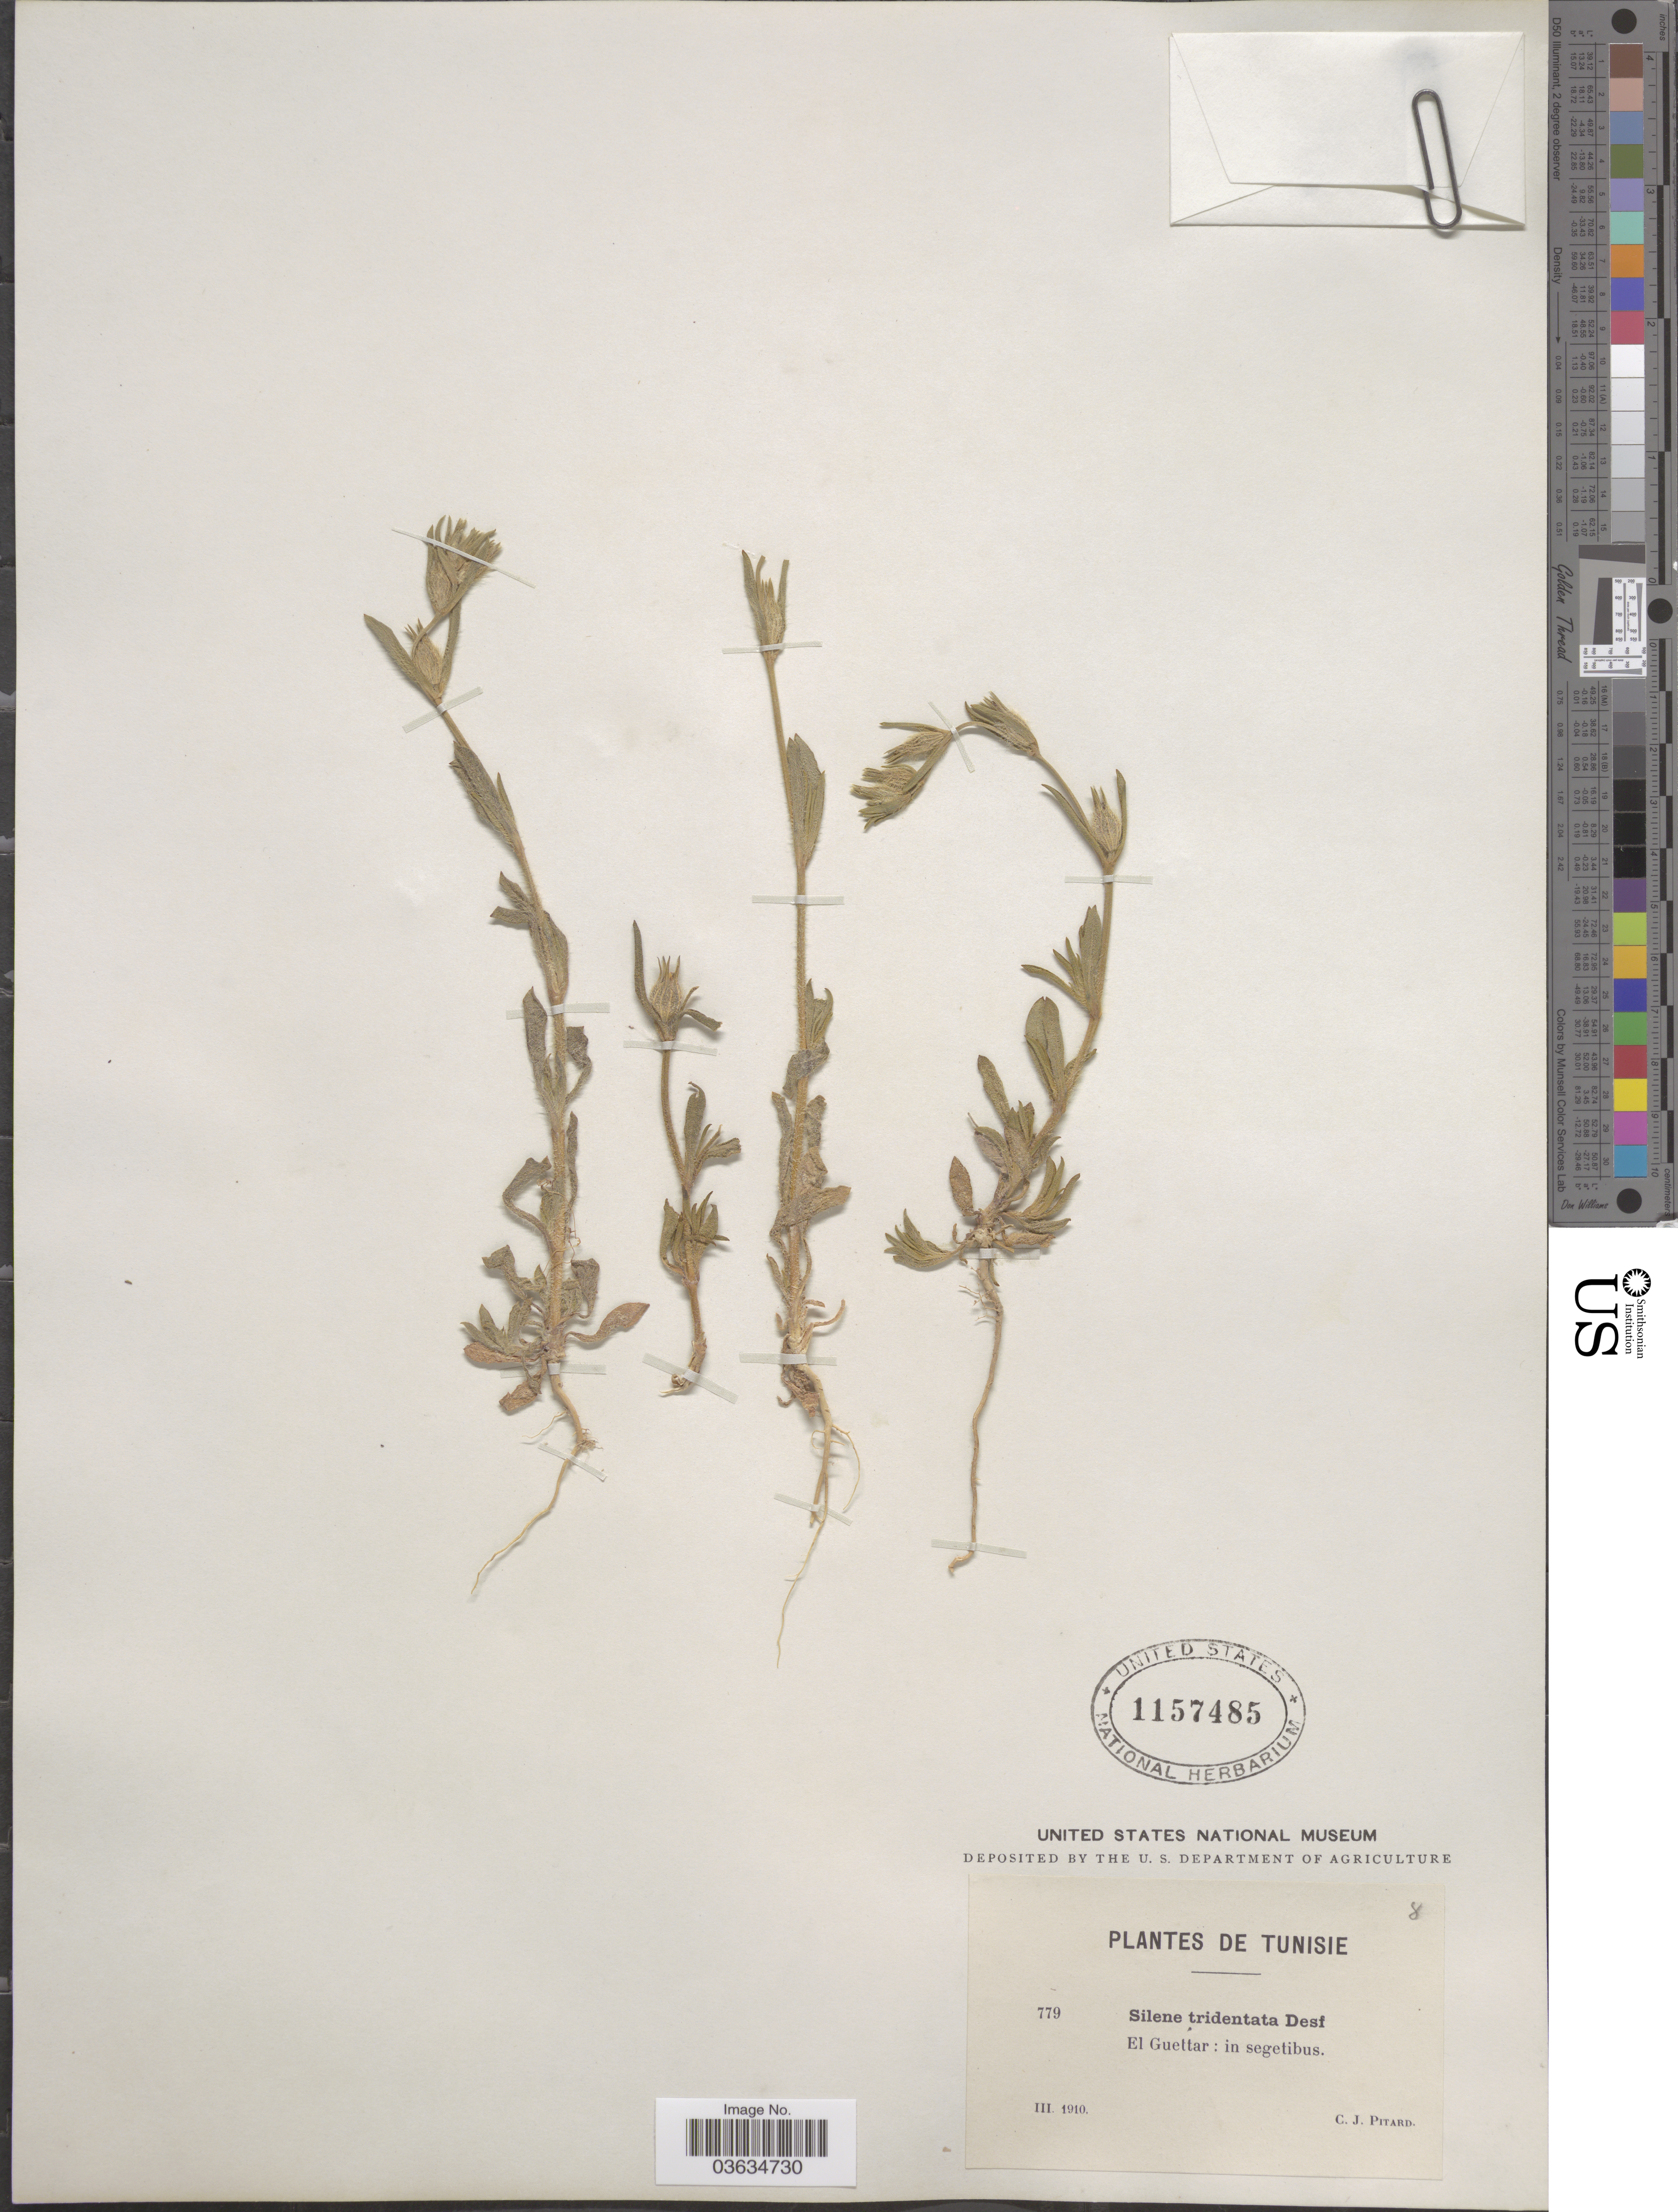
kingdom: Plantae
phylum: Tracheophyta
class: Magnoliopsida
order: Caryophyllales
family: Caryophyllaceae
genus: Silene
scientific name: Silene tridentata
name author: Desf.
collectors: C. Pitard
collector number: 779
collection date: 1910-03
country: Tunisia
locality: Tunisie. El Guettar: in segetibus.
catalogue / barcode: US 1157485